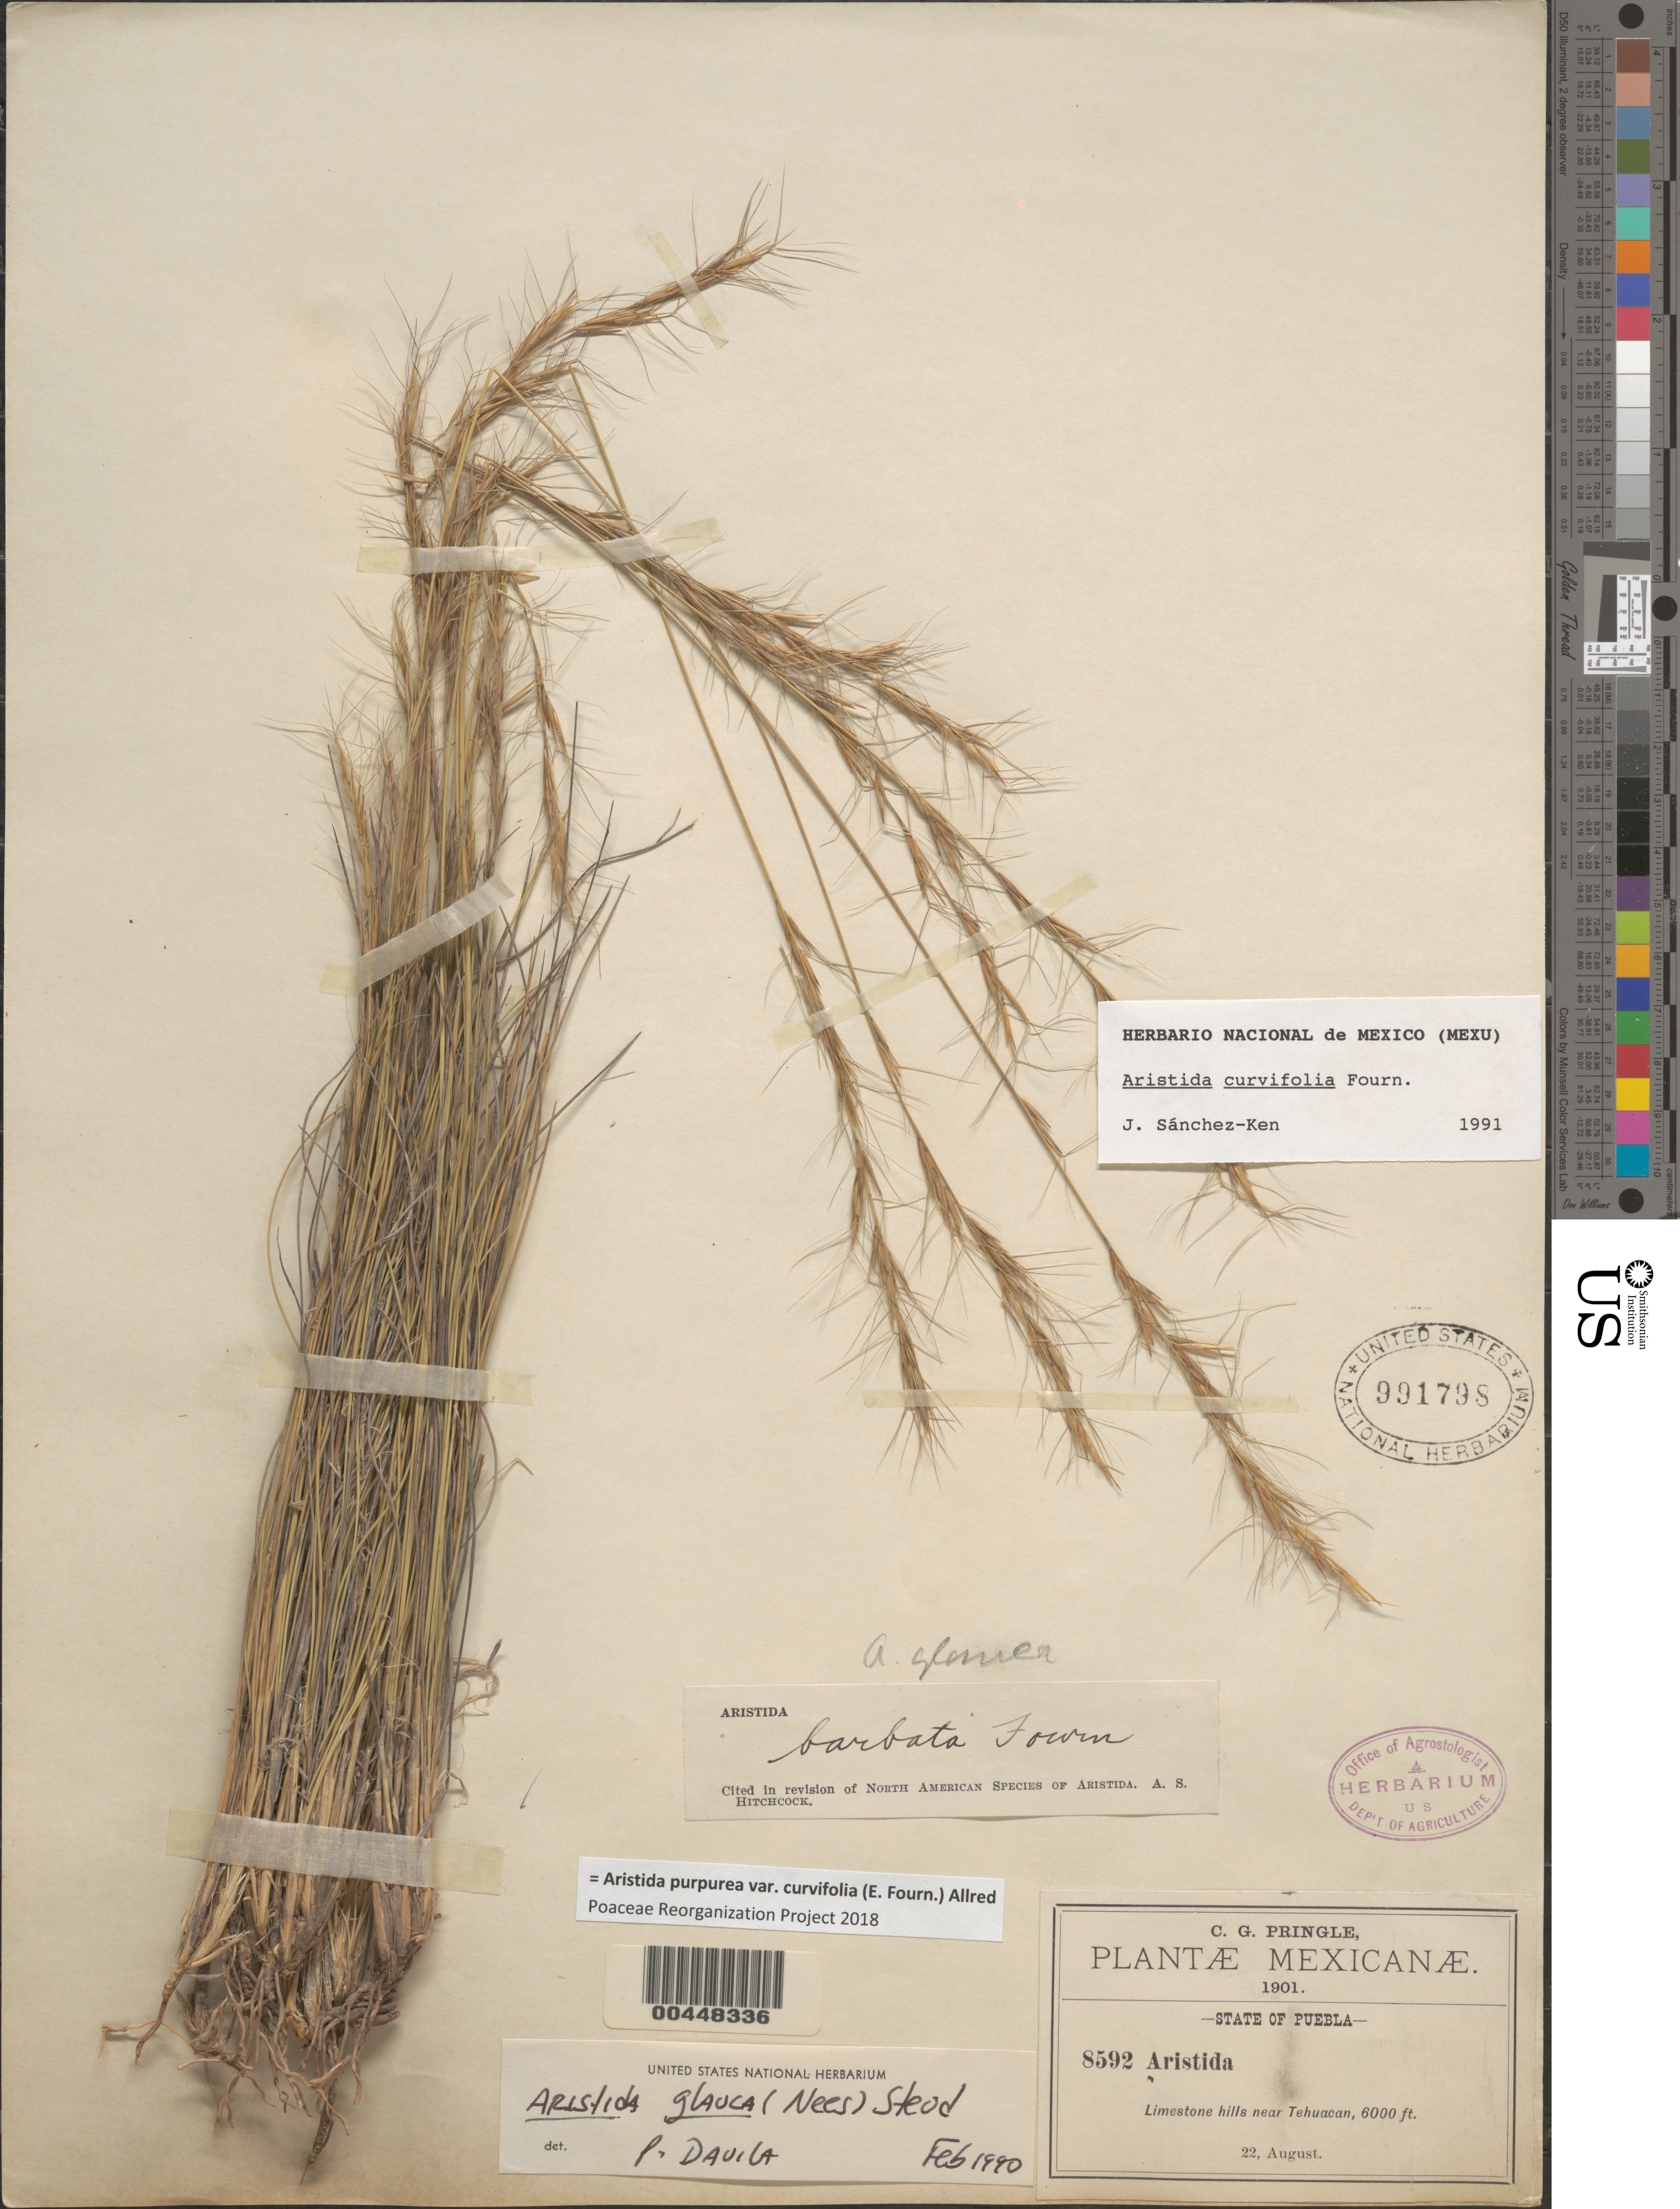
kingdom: Plantae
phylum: Tracheophyta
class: Liliopsida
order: Poales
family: Poaceae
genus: Aristida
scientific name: Aristida purpurea var. curvifolia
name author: (E. Fourn.) Allred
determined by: Poaceae Reorganization Project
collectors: C. G. Pringle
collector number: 8592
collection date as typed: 22 Aug 1901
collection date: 1901-08-22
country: Mexico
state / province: Puebla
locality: Limestone hills near Tehuacan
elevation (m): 1829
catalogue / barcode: US 991798